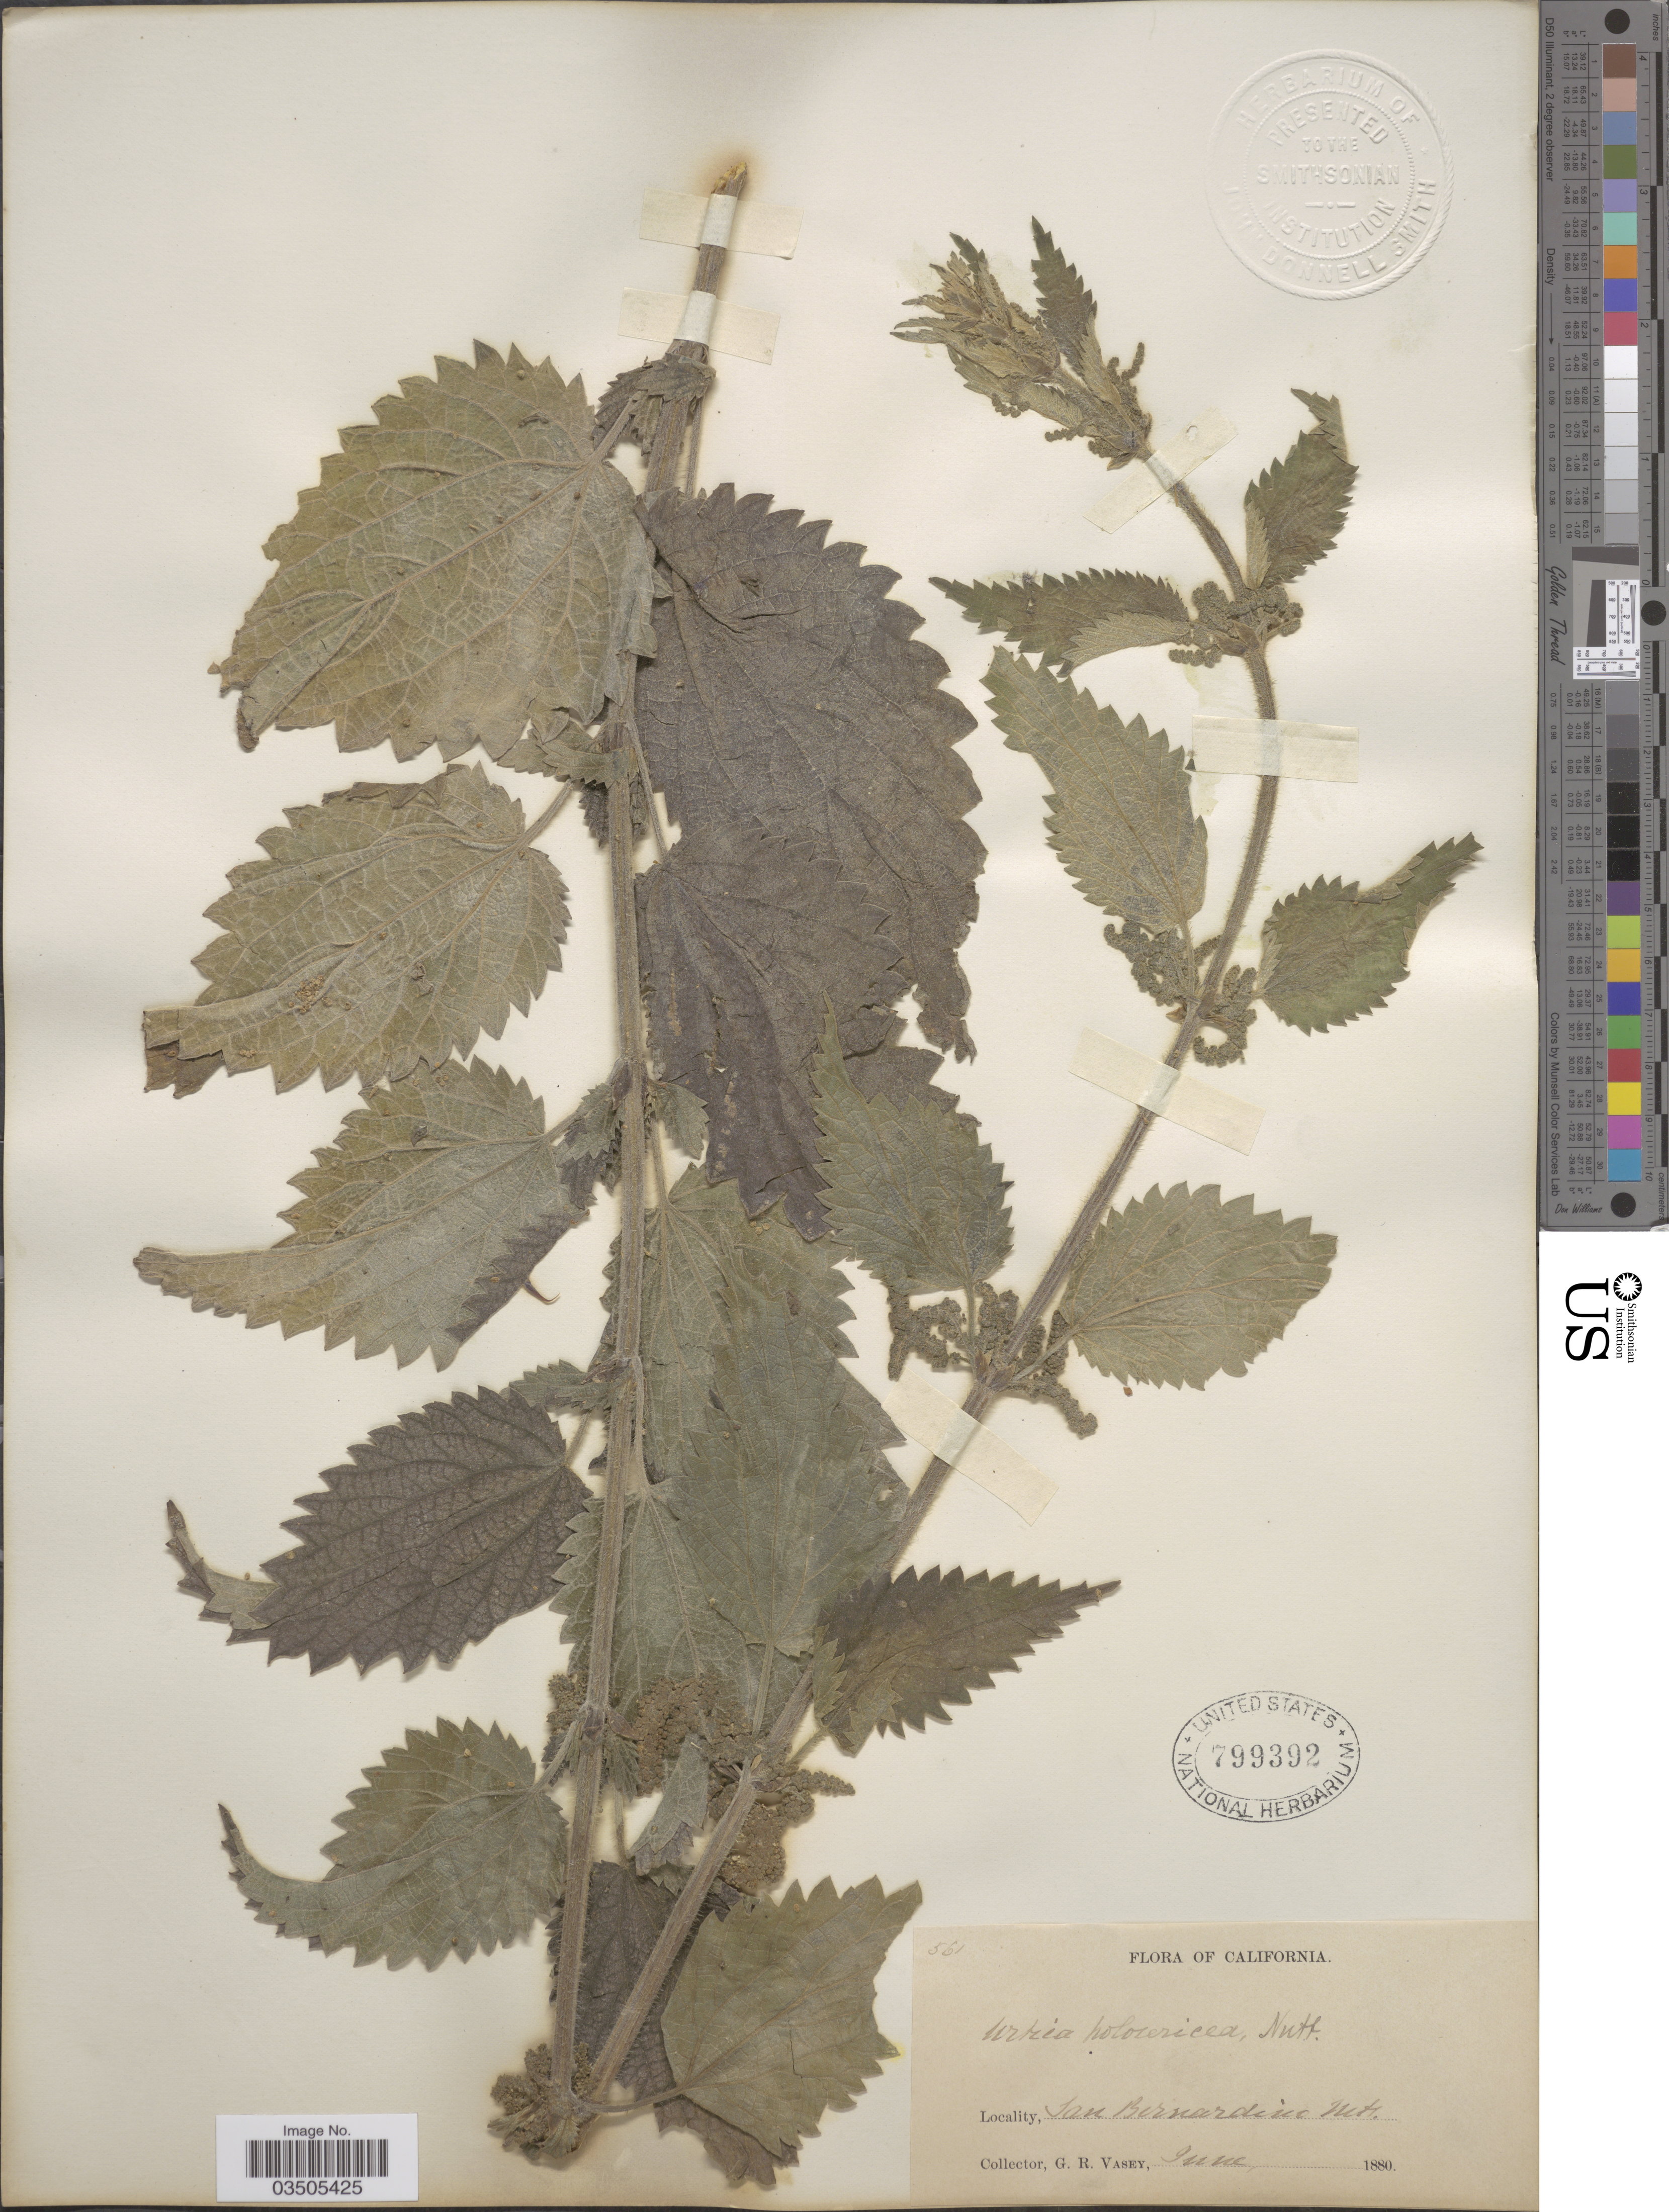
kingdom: Plantae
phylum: Tracheophyta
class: Magnoliopsida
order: Rosales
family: Urticaceae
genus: Urtica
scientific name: Urtica dioica subsp. holosericea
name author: (Nutt.) Thorne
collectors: G. R. Vasey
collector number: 561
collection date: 1880-06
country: United States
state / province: California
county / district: San Bernardino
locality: San Bernardino Mts.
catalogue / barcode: US 799392